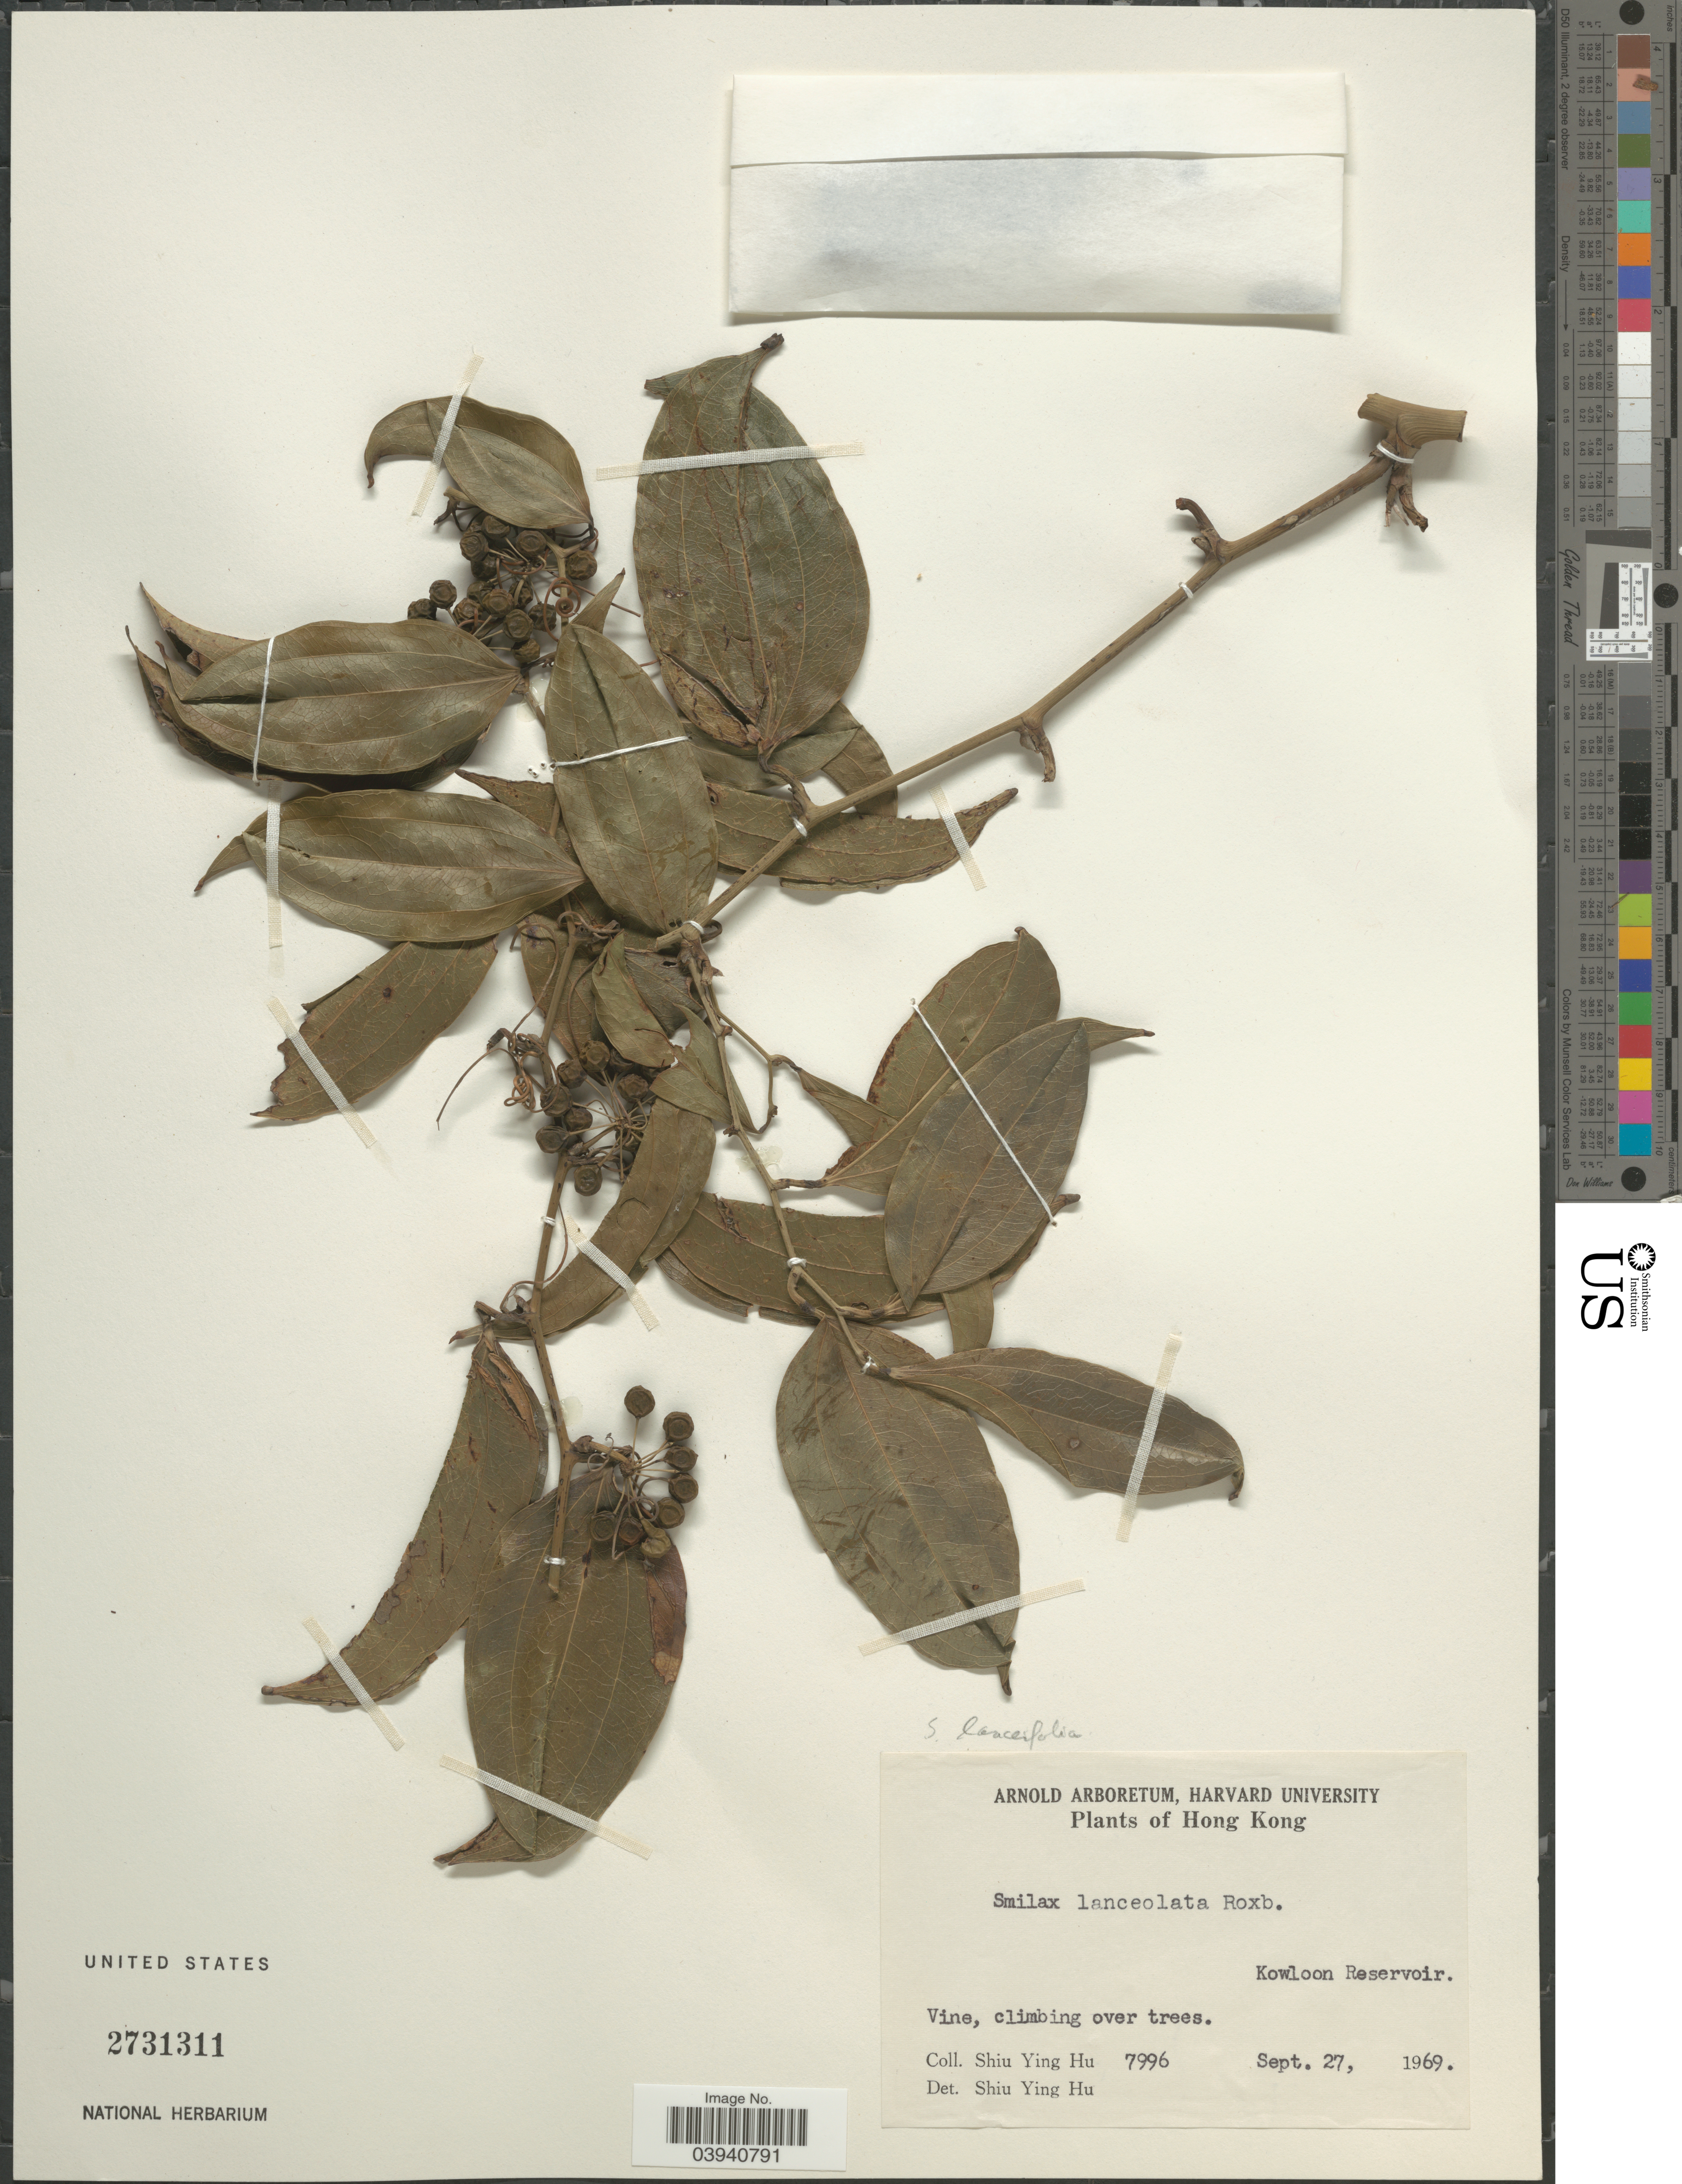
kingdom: Plantae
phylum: Tracheophyta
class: Liliopsida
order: Liliales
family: Smilacaceae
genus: Smilax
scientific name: Smilax lanceifolia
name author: Roxb.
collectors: S. Y. Hu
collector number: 7996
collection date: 1969-09-27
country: China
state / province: Hong Kong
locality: Kowloon Reservoir.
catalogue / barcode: US 2731311